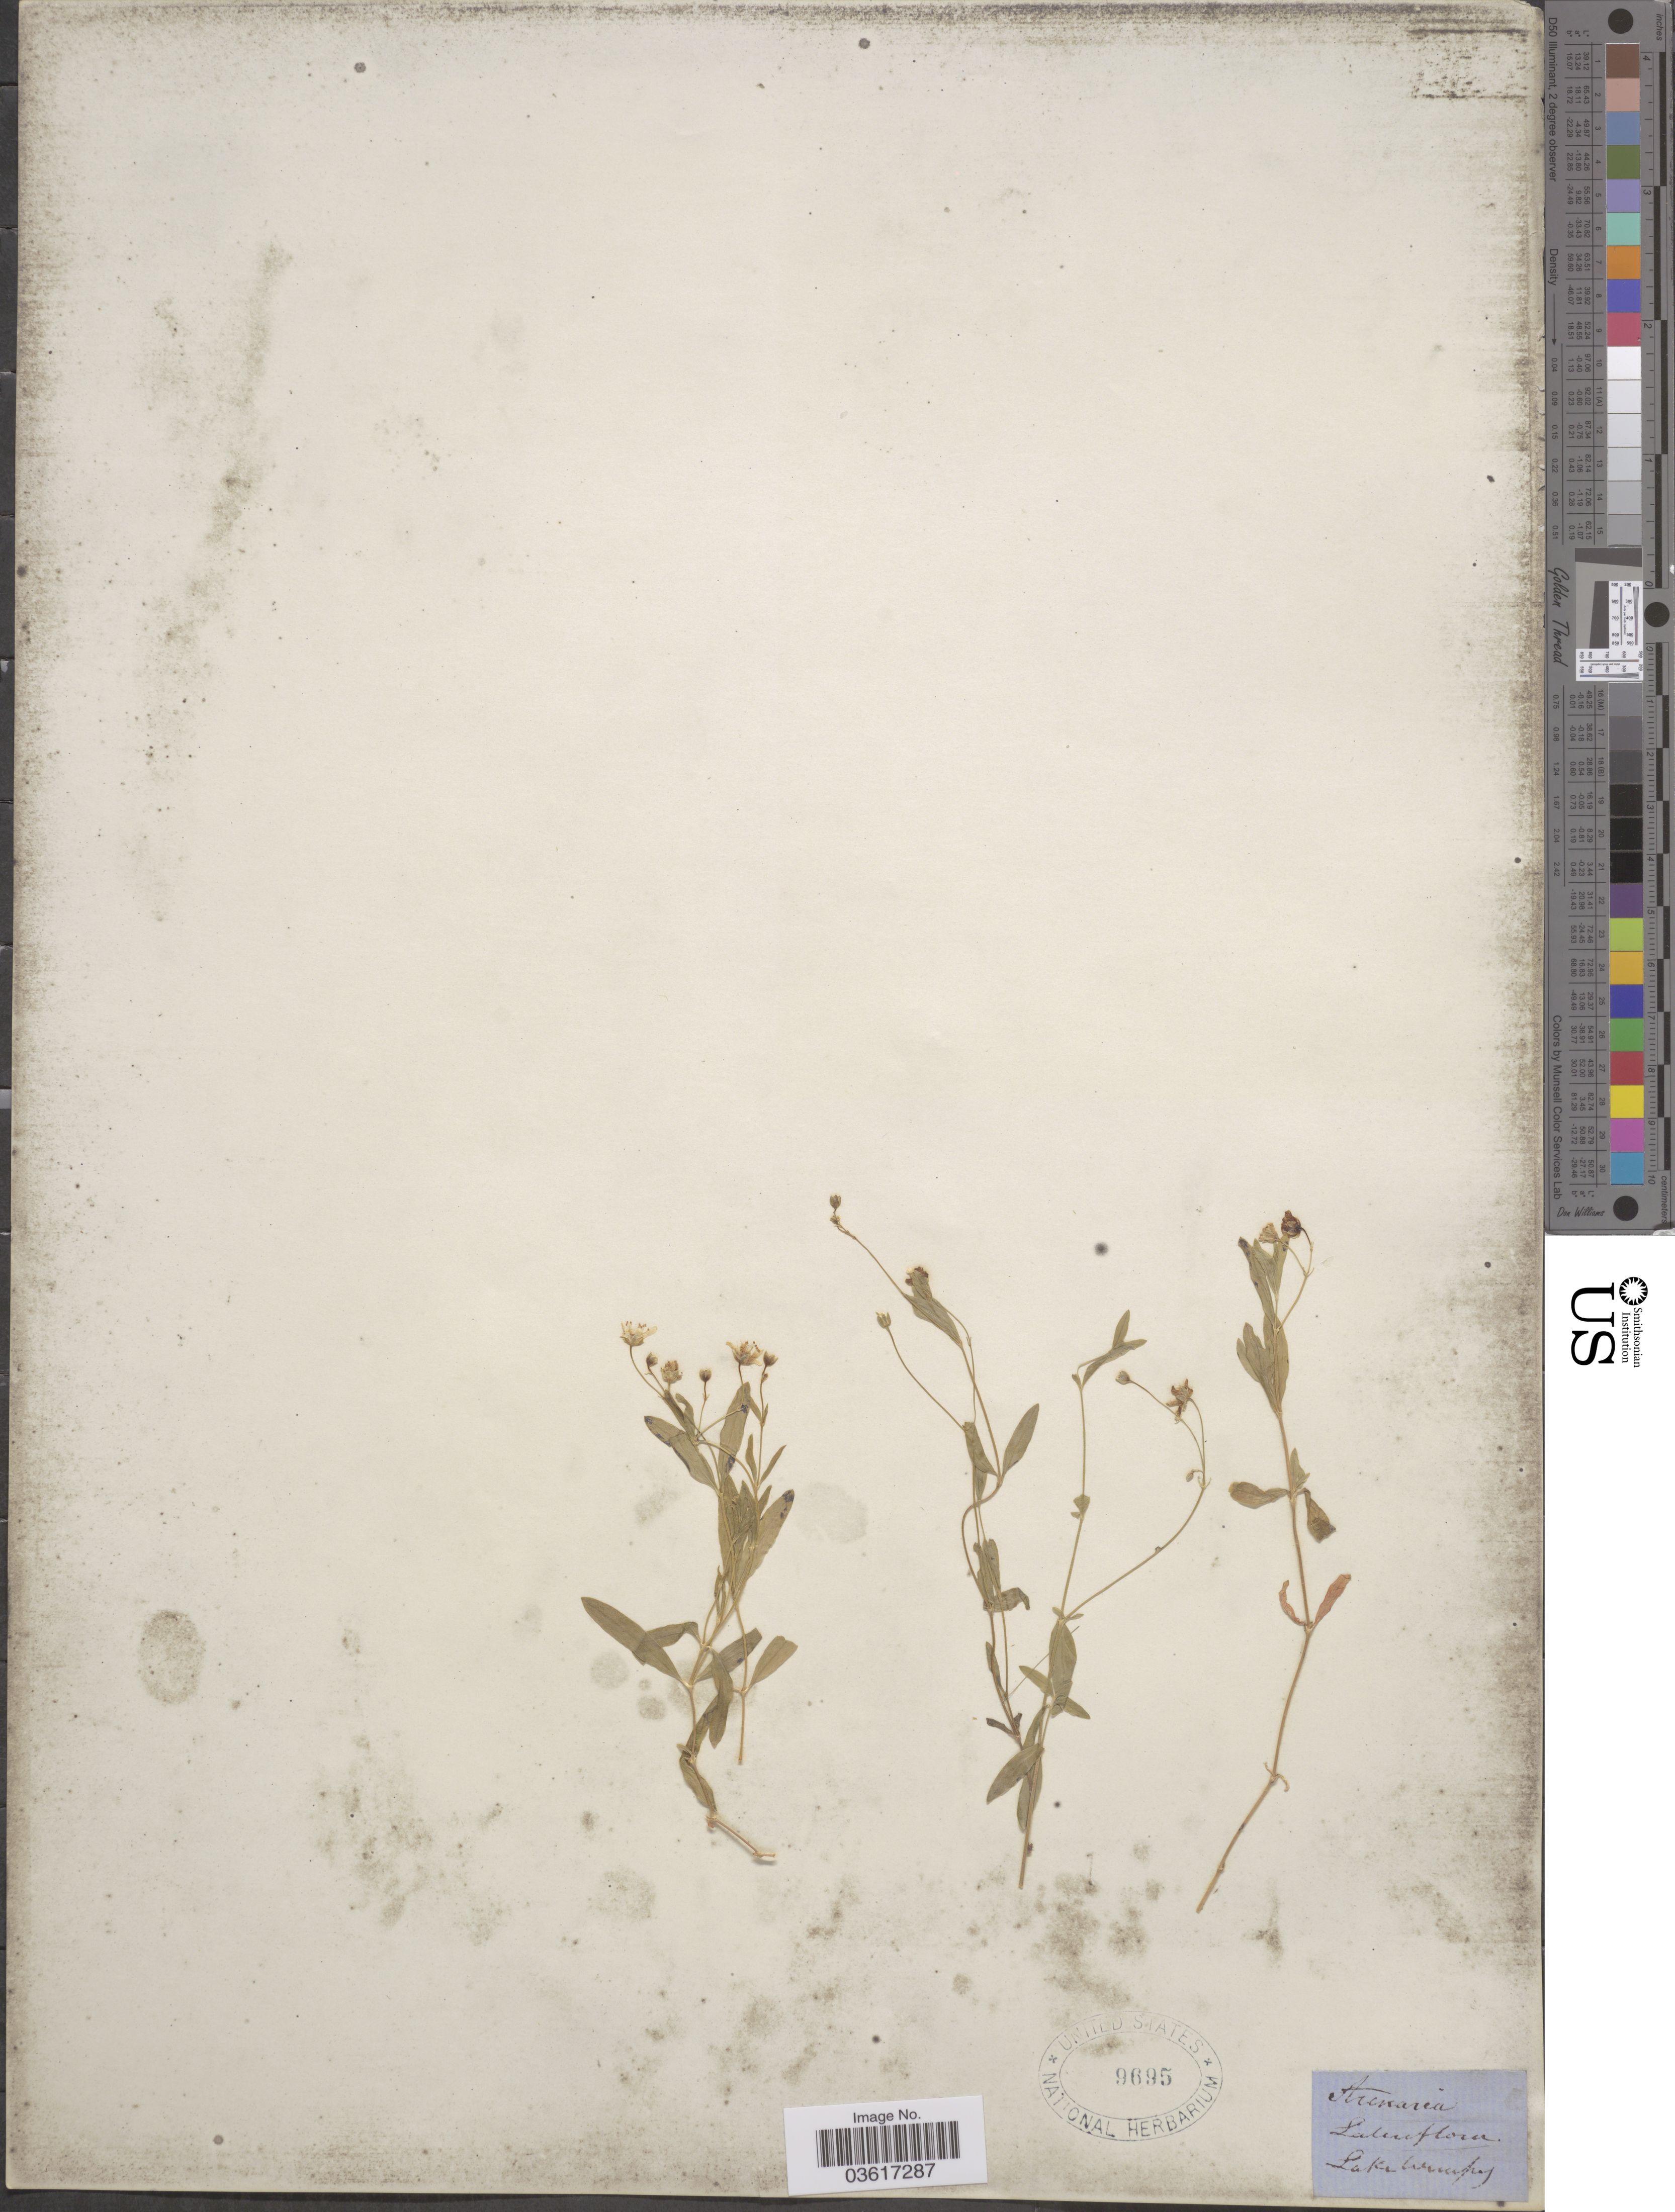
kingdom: Plantae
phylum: Tracheophyta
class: Magnoliopsida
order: Caryophyllales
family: Caryophyllaceae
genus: Moehringia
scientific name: Moehringia lateriflora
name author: (L.) Fenzl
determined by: Strong, Mark T., (BOT), Smithsonian Institution - National Museum of Natural History (UNITED STATES)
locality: Lake Wimpy [interpreted].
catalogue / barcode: US 9695